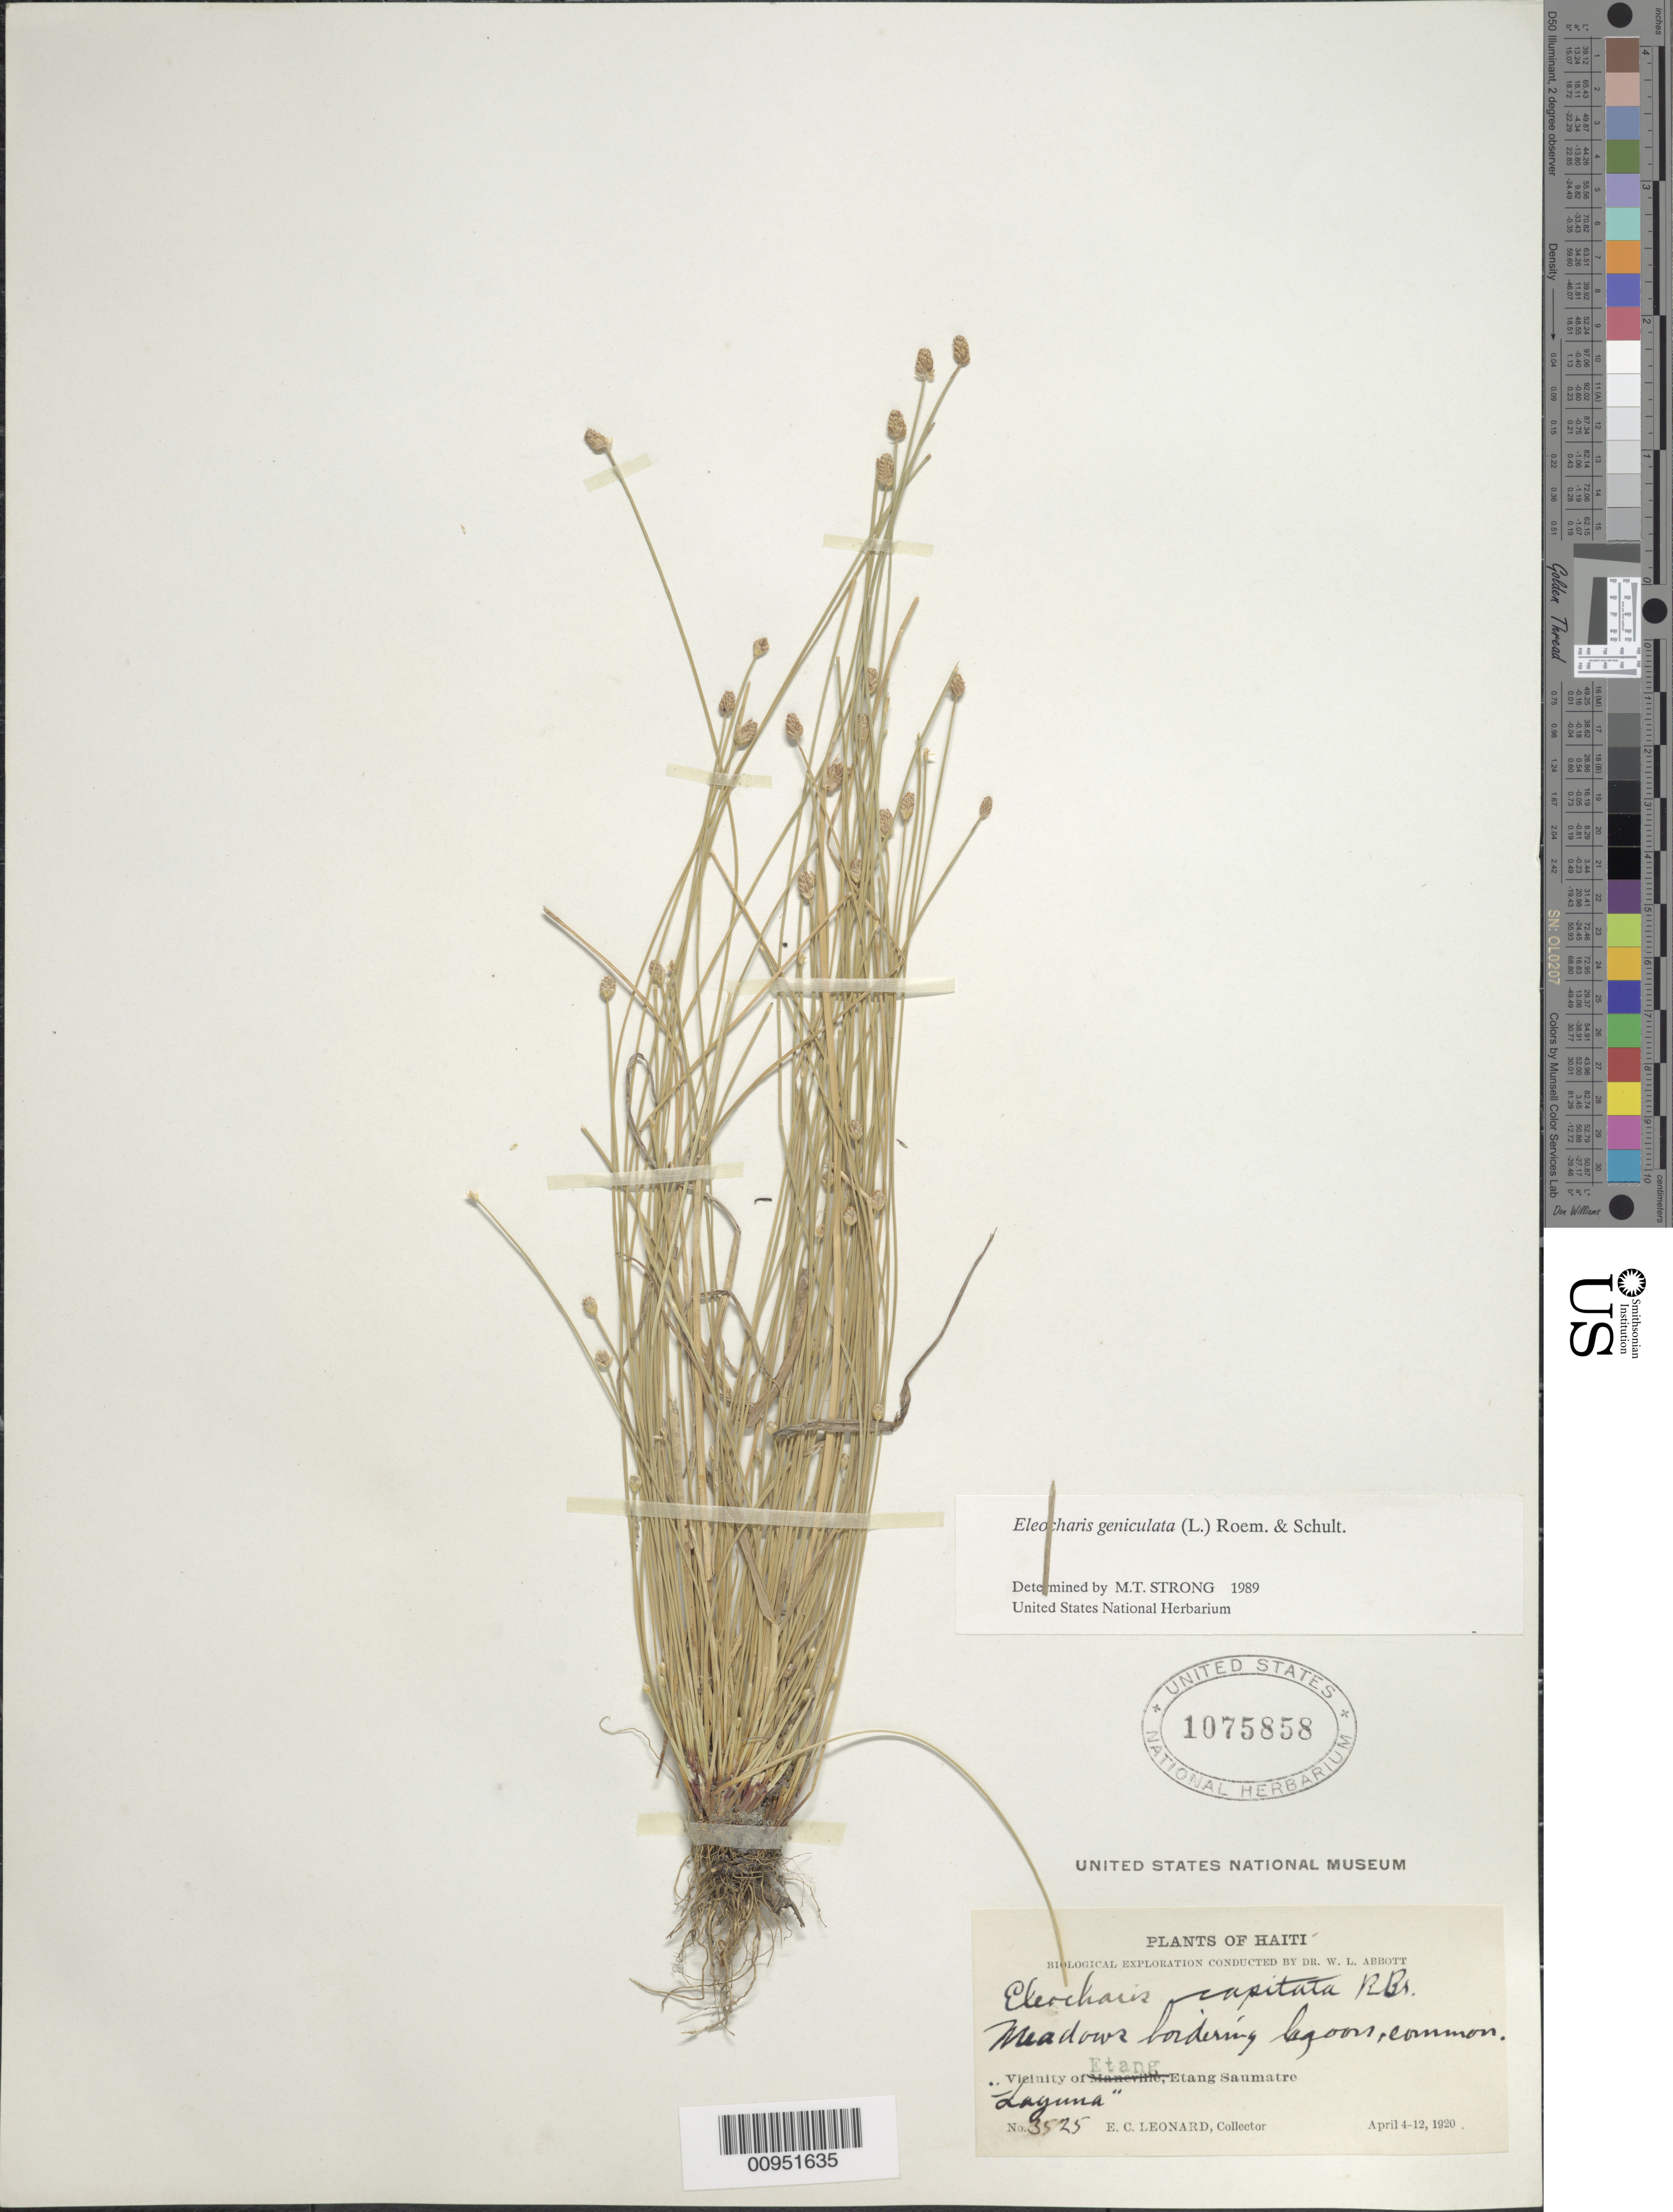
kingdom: Plantae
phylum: Tracheophyta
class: Liliopsida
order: Poales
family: Cyperaceae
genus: Eleocharis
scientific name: Eleocharis geniculata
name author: (L.) Roem. & Schult.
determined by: Strong, M. T., (US), Smithsonian Institution - National Museum of Natural History (UNITED STATES)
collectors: E. C. Leonard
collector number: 3525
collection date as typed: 04 Apr 1920 to 12 Apr 1920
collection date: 1920-04-04/1920-04-12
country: Haiti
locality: Vicinity of Etang, Etang Saumatre, "Laguna", meadows bordering lagoon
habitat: Meadows bordering lagoon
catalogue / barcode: US 1075858